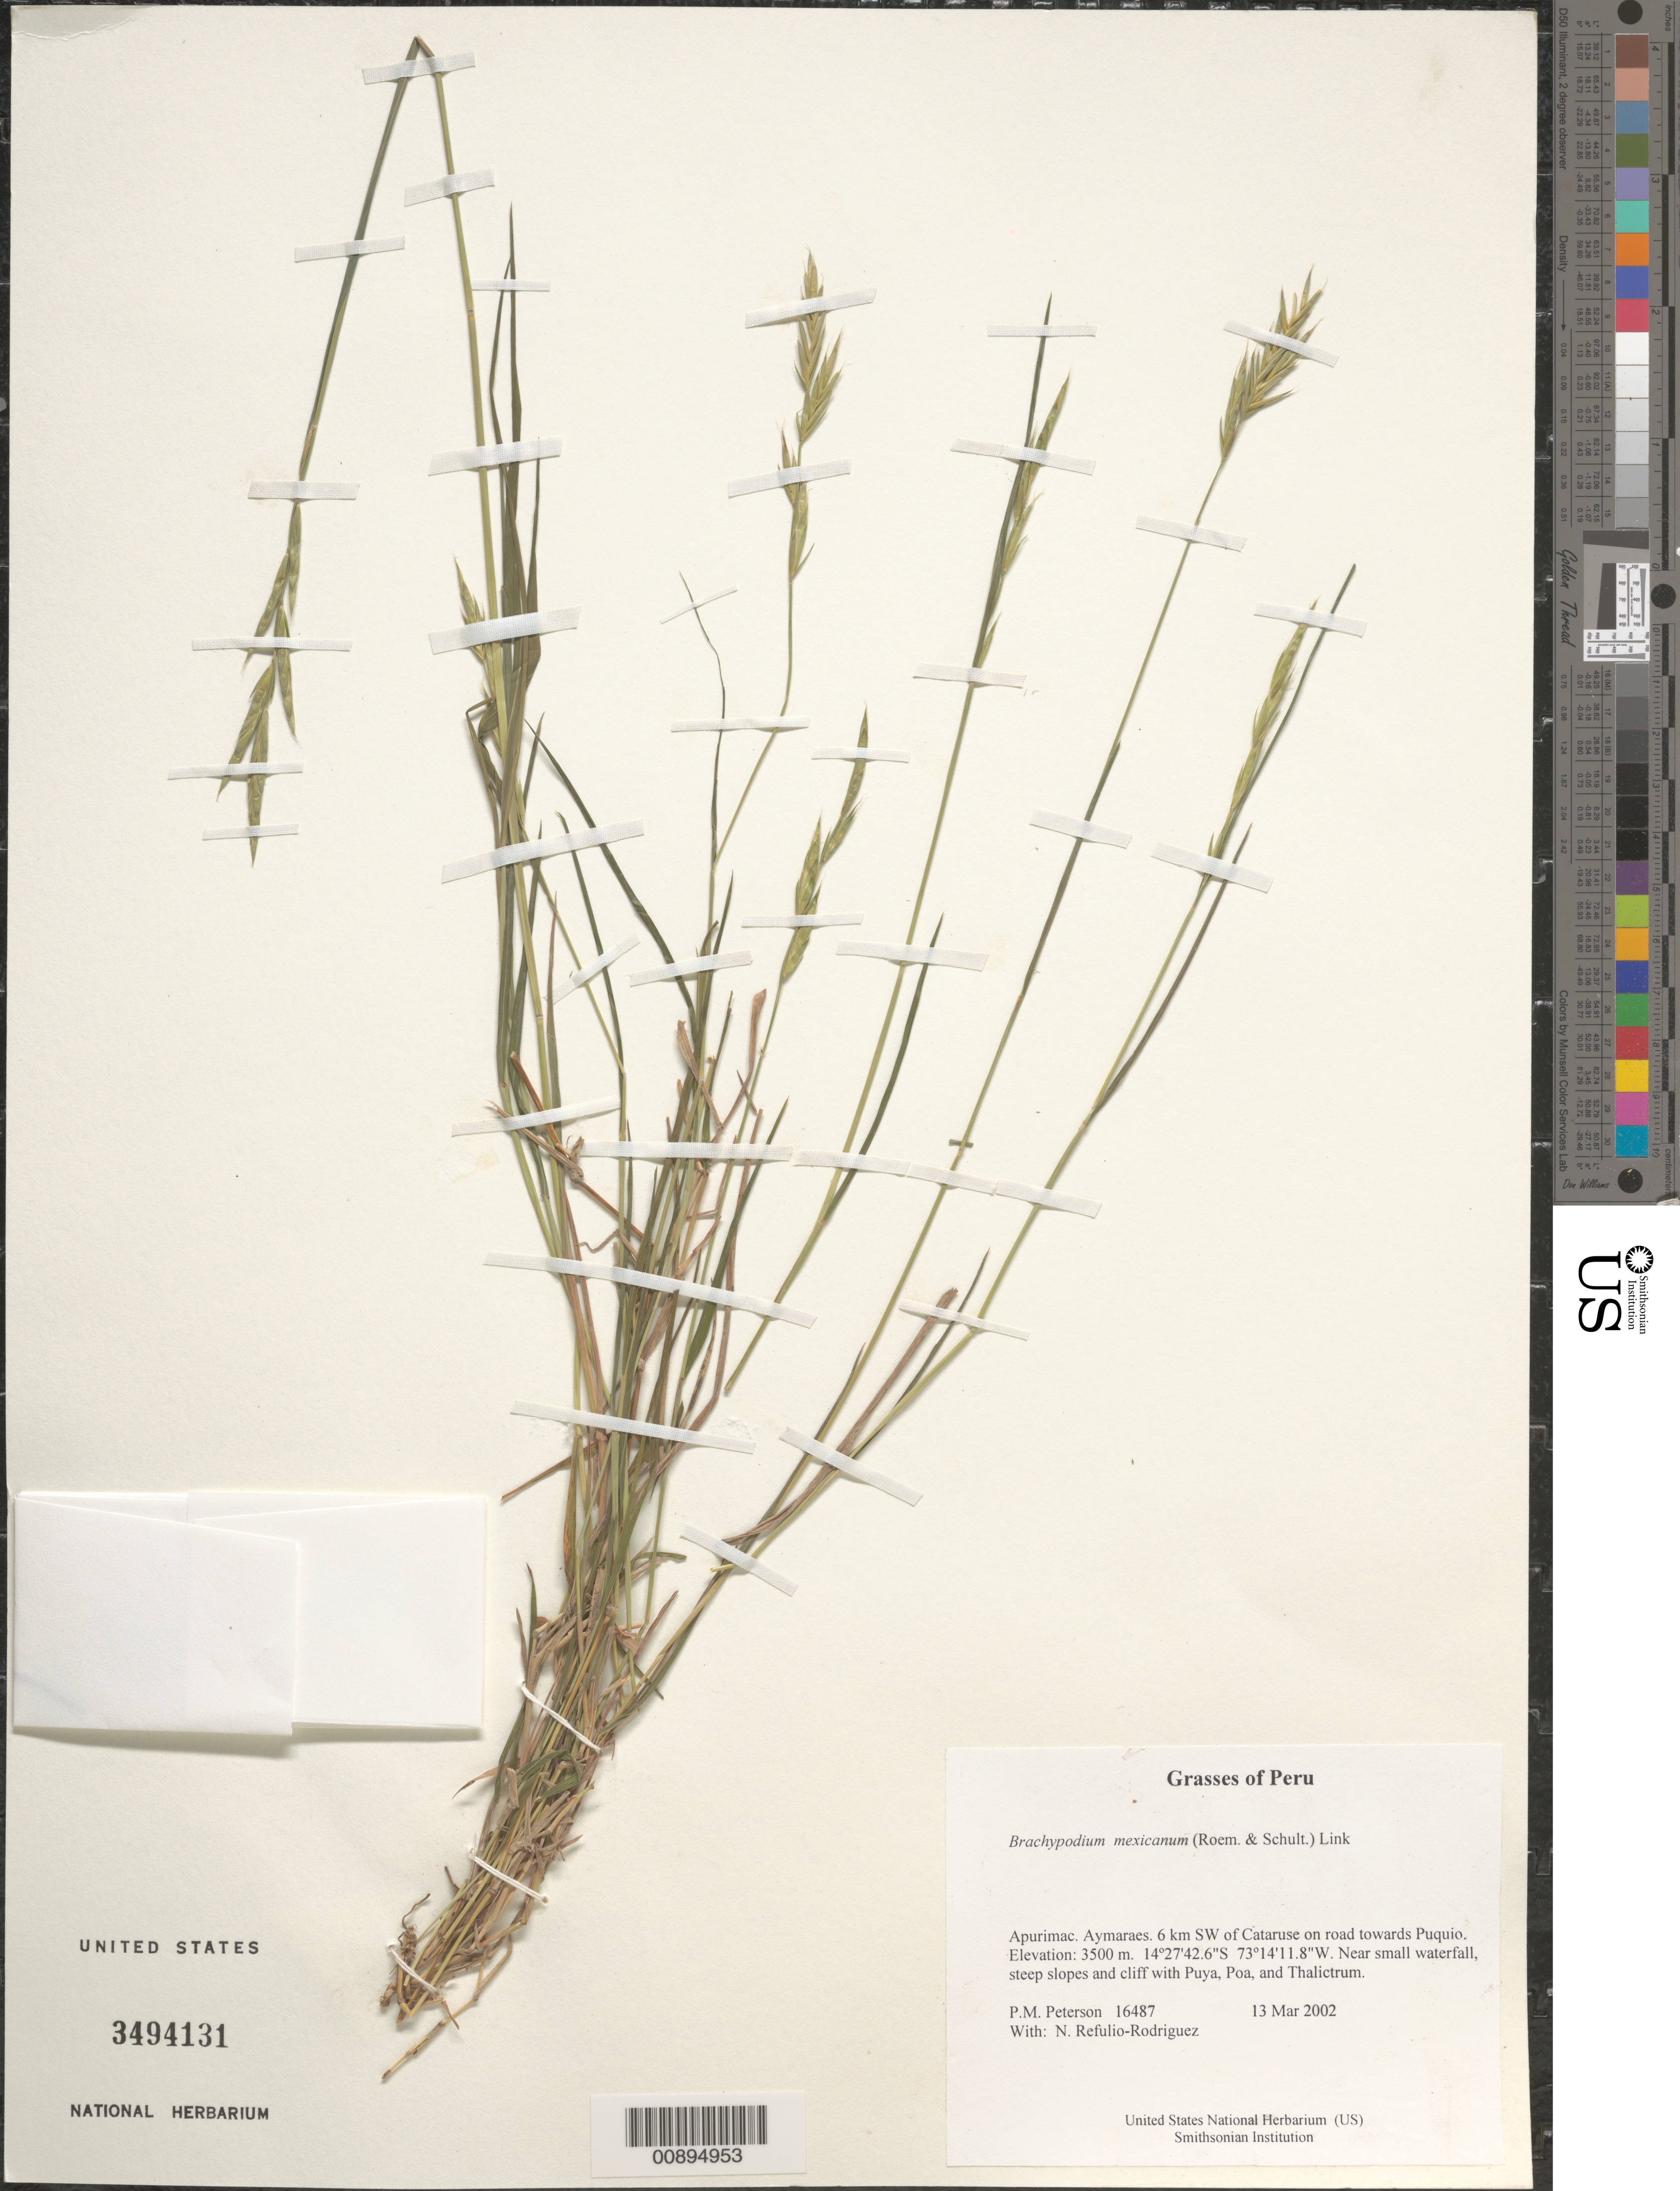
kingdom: Plantae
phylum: Tracheophyta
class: Liliopsida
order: Poales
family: Poaceae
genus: Brachypodium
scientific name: Brachypodium mexicanum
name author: (Roem. & Schult.) Link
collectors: P. M. Peterson & N. Refulio-Rodríguez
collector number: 16487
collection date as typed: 13 Mar 2002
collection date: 2002-03-13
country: Peru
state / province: Apurímac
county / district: Aymaraes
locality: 6 km SW of Cataruse on road towards Puquio.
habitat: Near small waterfall, steep slopes and cliff with ~Puya, Poa, and Thalictrum~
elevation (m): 3500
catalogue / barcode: US 3494131